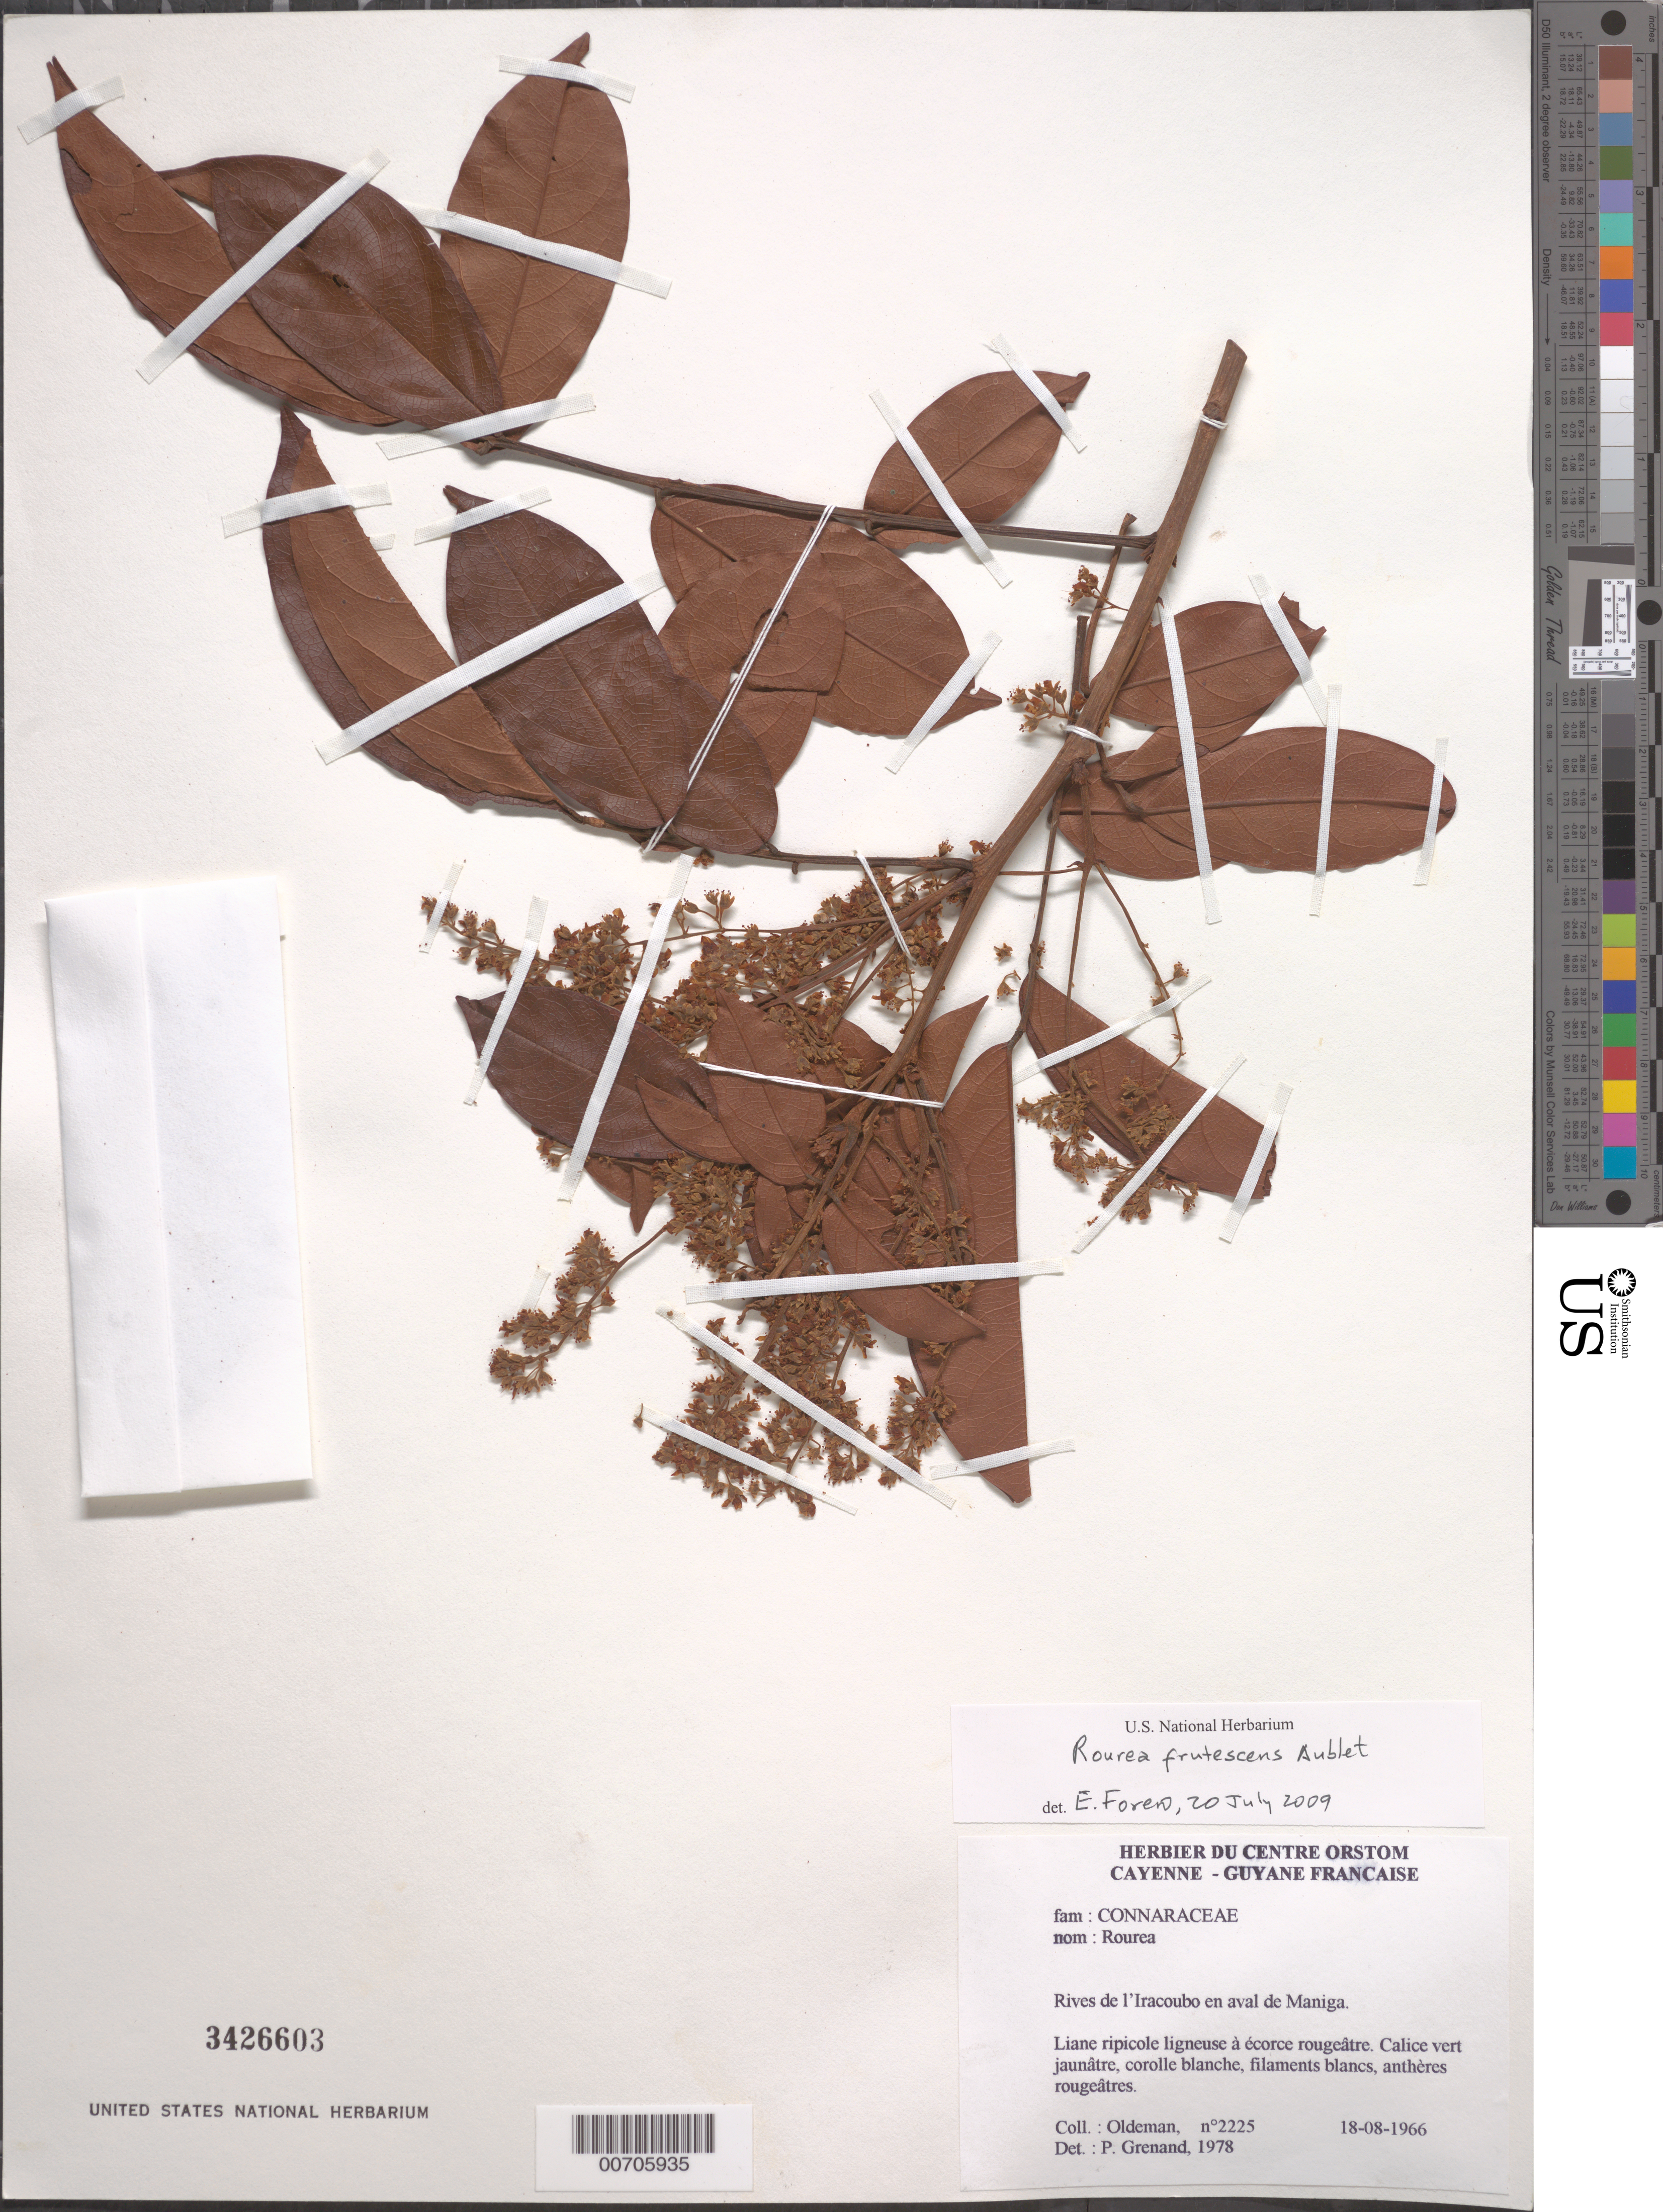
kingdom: Plantae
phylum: Tracheophyta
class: Magnoliopsida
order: Oxalidales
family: Connaraceae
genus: Rourea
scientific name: Rourea frutescens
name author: Aubl.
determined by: Forero, E.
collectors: R. Oldeman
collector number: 2225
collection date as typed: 18-Aug-66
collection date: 1966-08-18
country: French Guiana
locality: Rives de l'Iracoubo, peu en aval de Maniga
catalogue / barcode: US 3426603